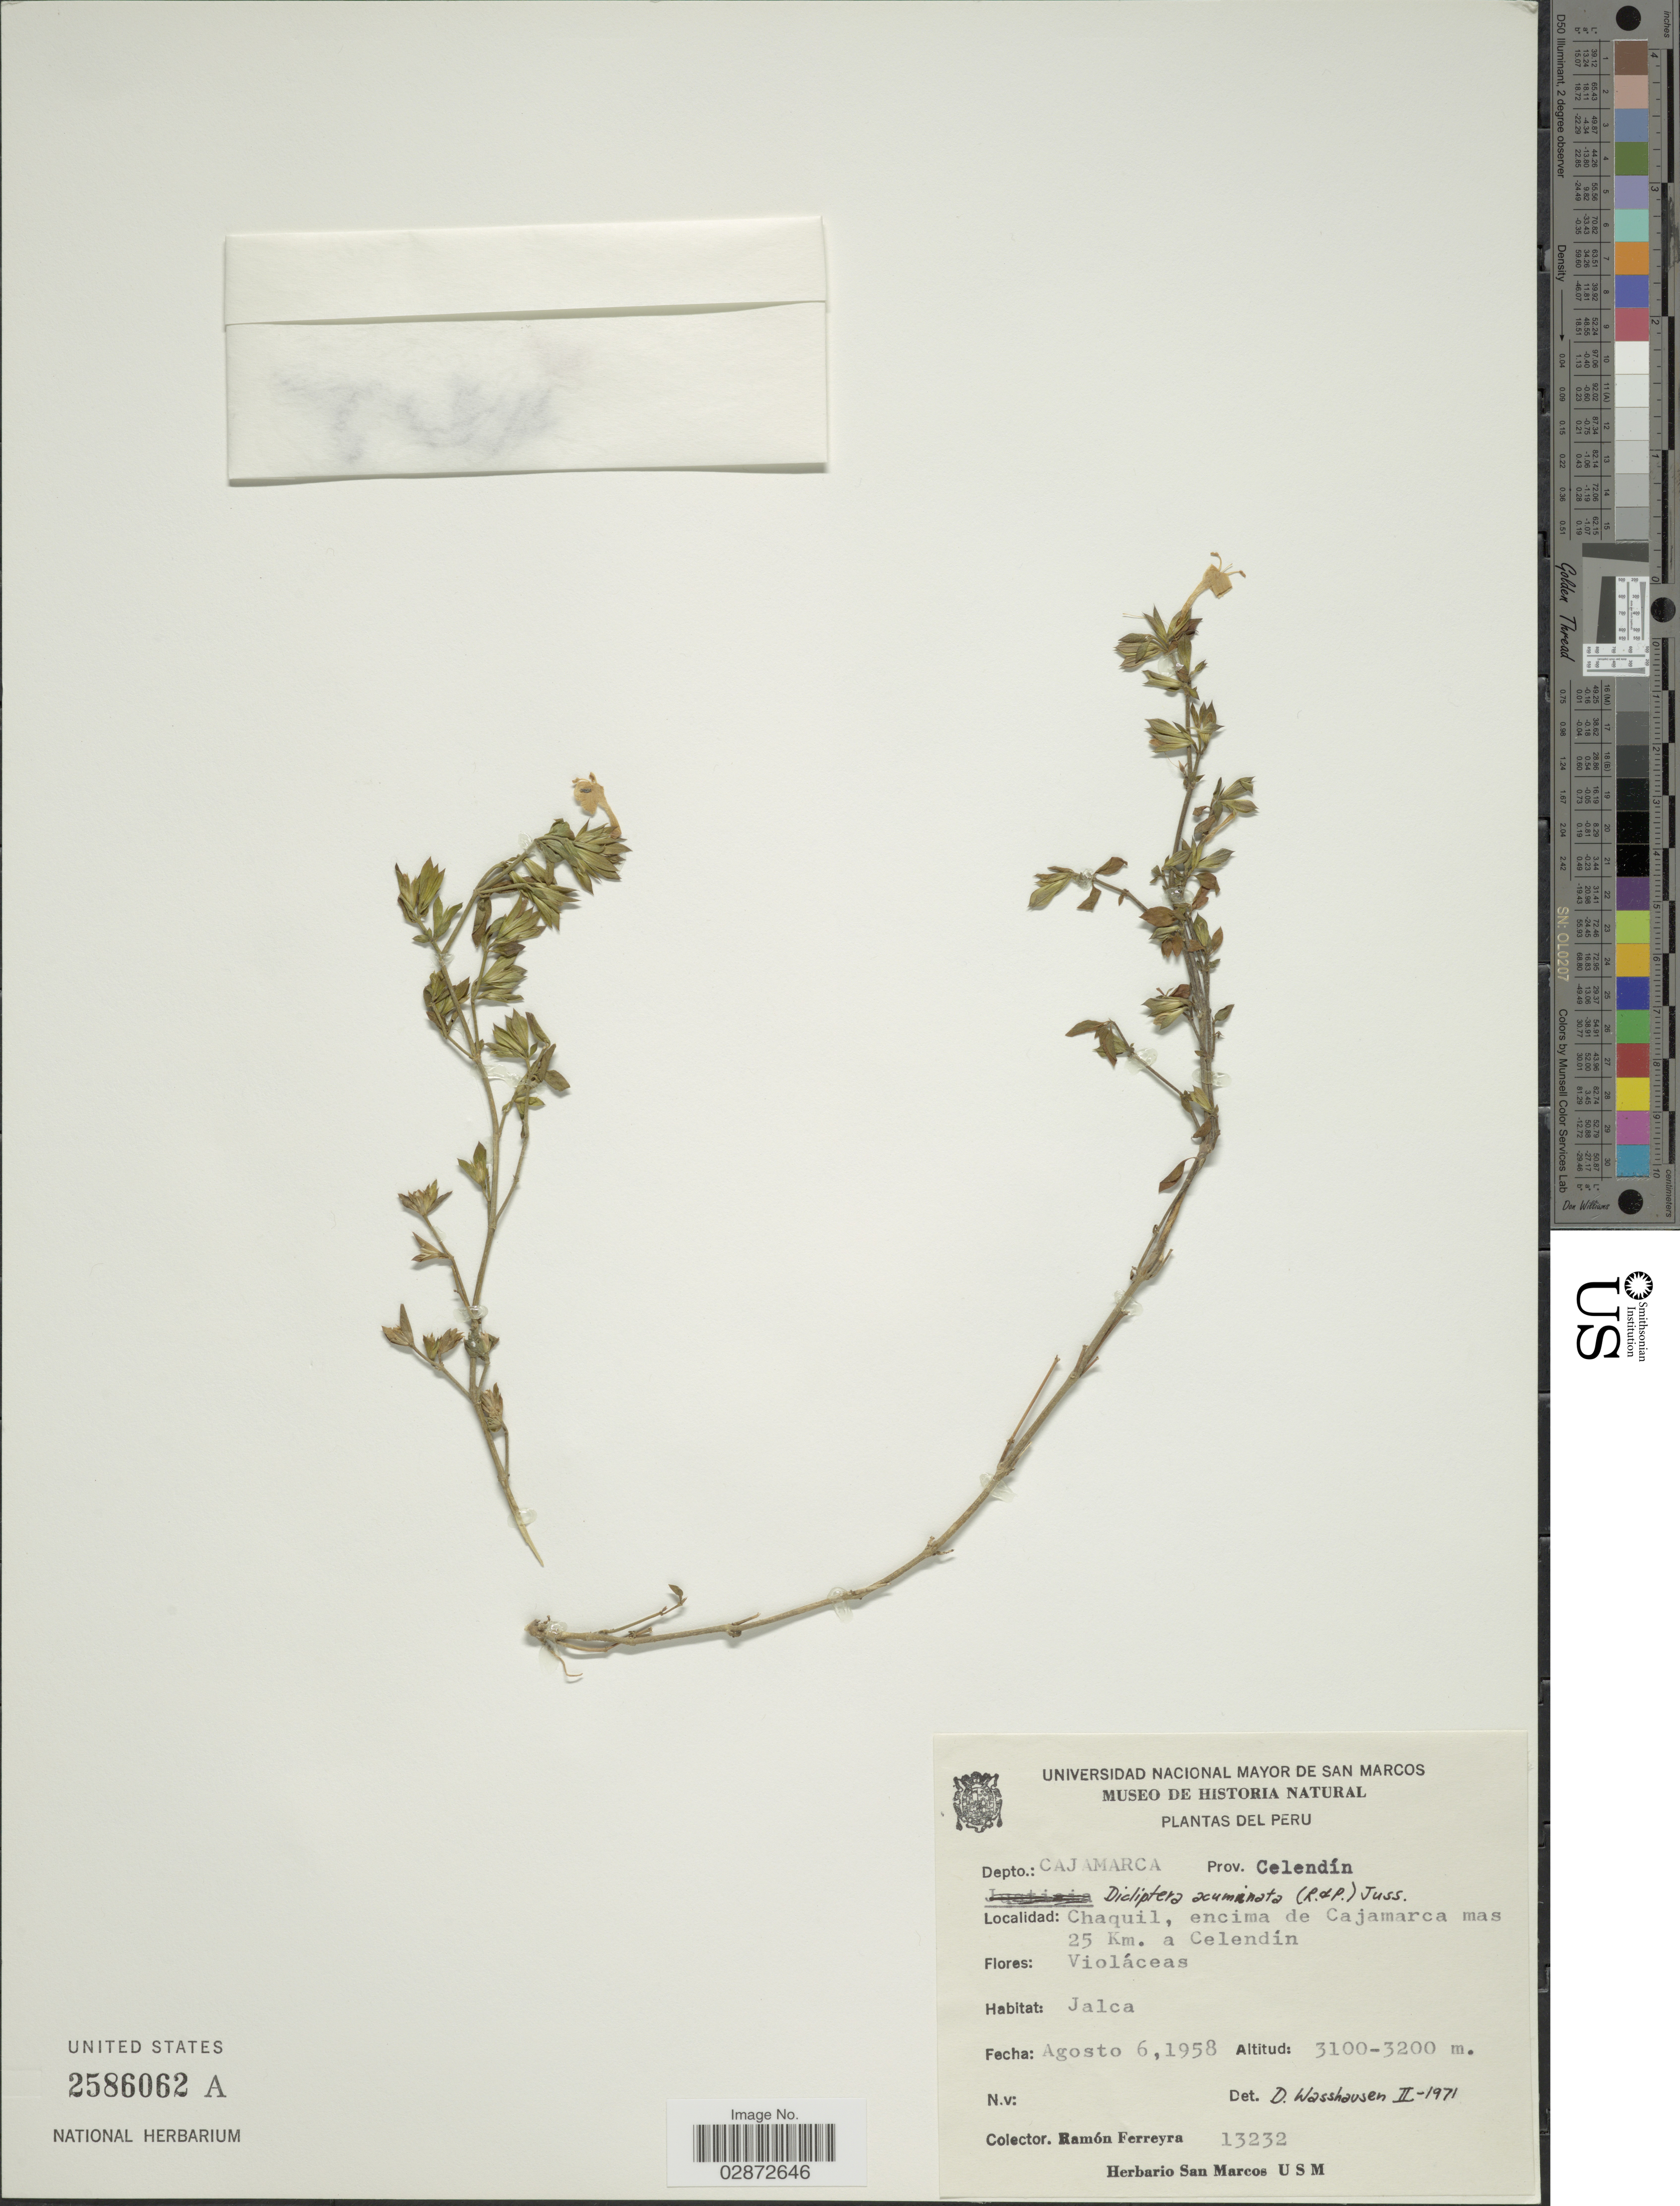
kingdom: Plantae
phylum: Tracheophyta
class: Magnoliopsida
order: Lamiales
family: Acanthaceae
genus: Dicliptera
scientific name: Dicliptera sp.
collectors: R. A. Ferreyra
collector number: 13232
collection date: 1958-08-06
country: Peru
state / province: Cajamarca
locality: Depto.: Cajamarca. Prov. Celendín. Chaquil, encima de Cajamarca mas 25 Km. a Celendín.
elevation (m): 3100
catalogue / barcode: US 2586062A